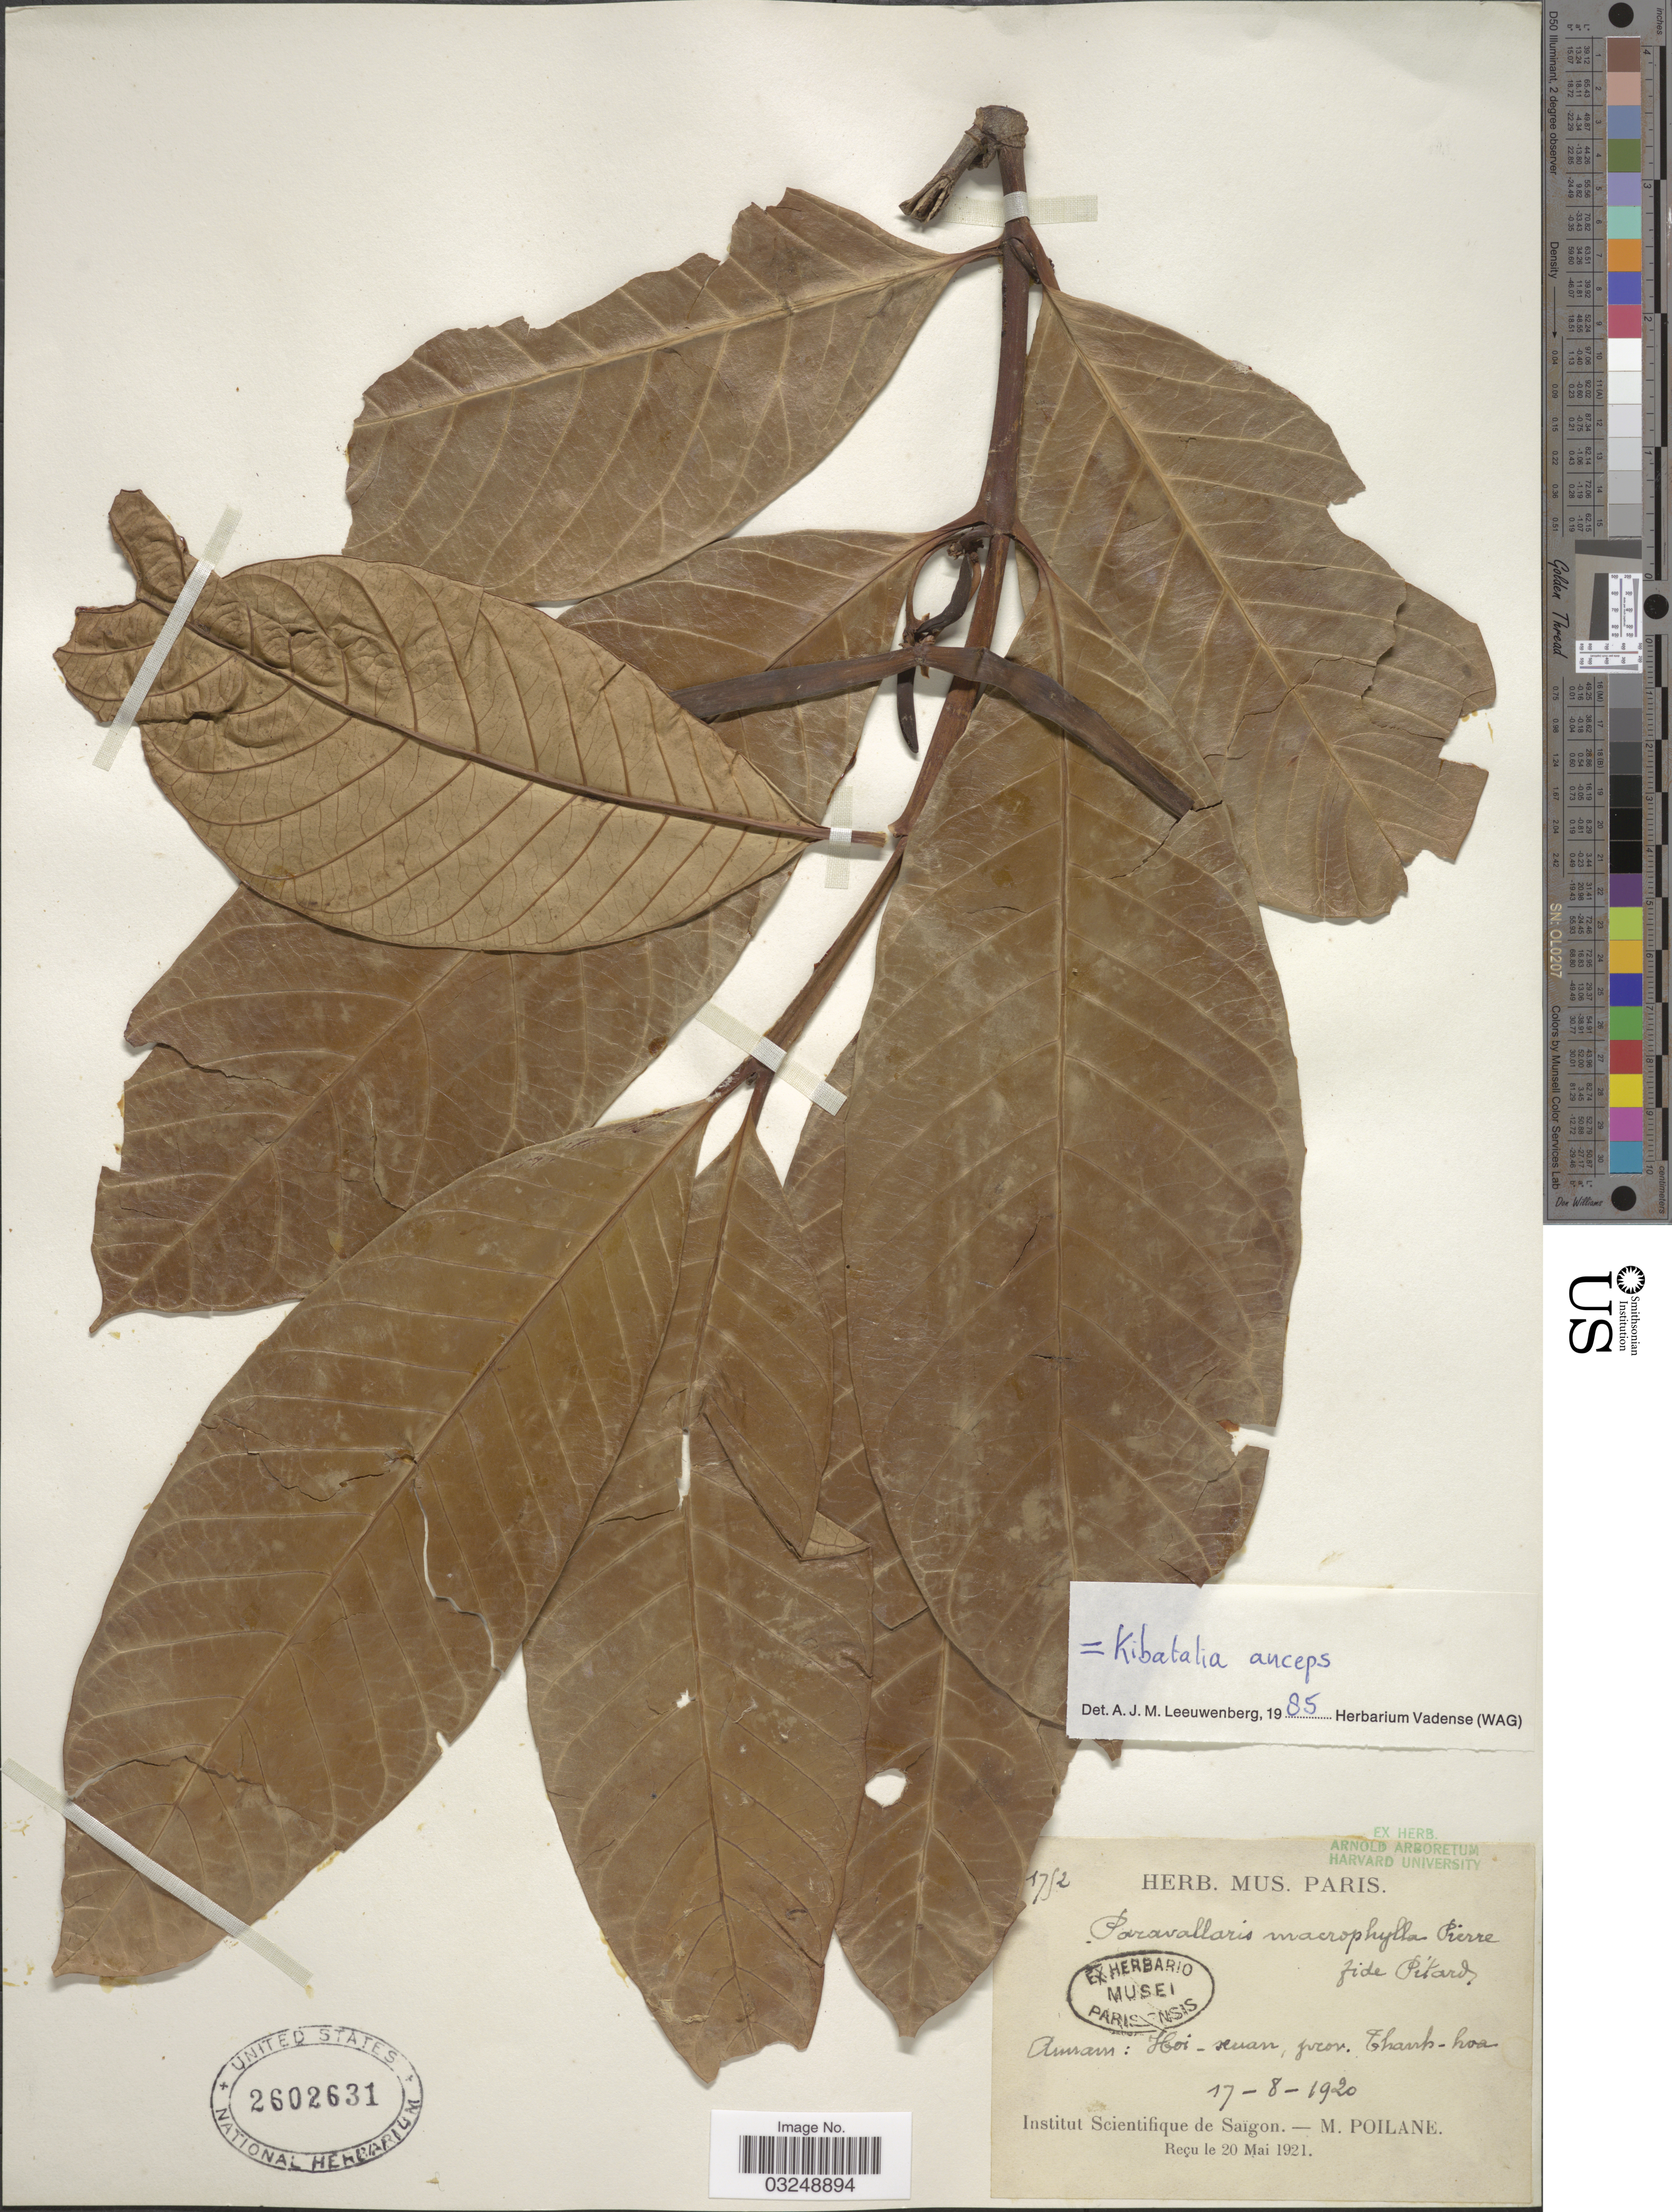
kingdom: Plantae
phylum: Tracheophyta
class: Magnoliopsida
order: Gentianales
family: Apocynaceae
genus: Kibatalia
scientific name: Kibatalia anceps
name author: ( & R.S. Williams) Woodson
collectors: M. Poilane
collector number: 1752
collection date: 1920-08-17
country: Vietnam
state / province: Thanh Hoa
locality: Annam: Hoi-xuan.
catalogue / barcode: US 2602631